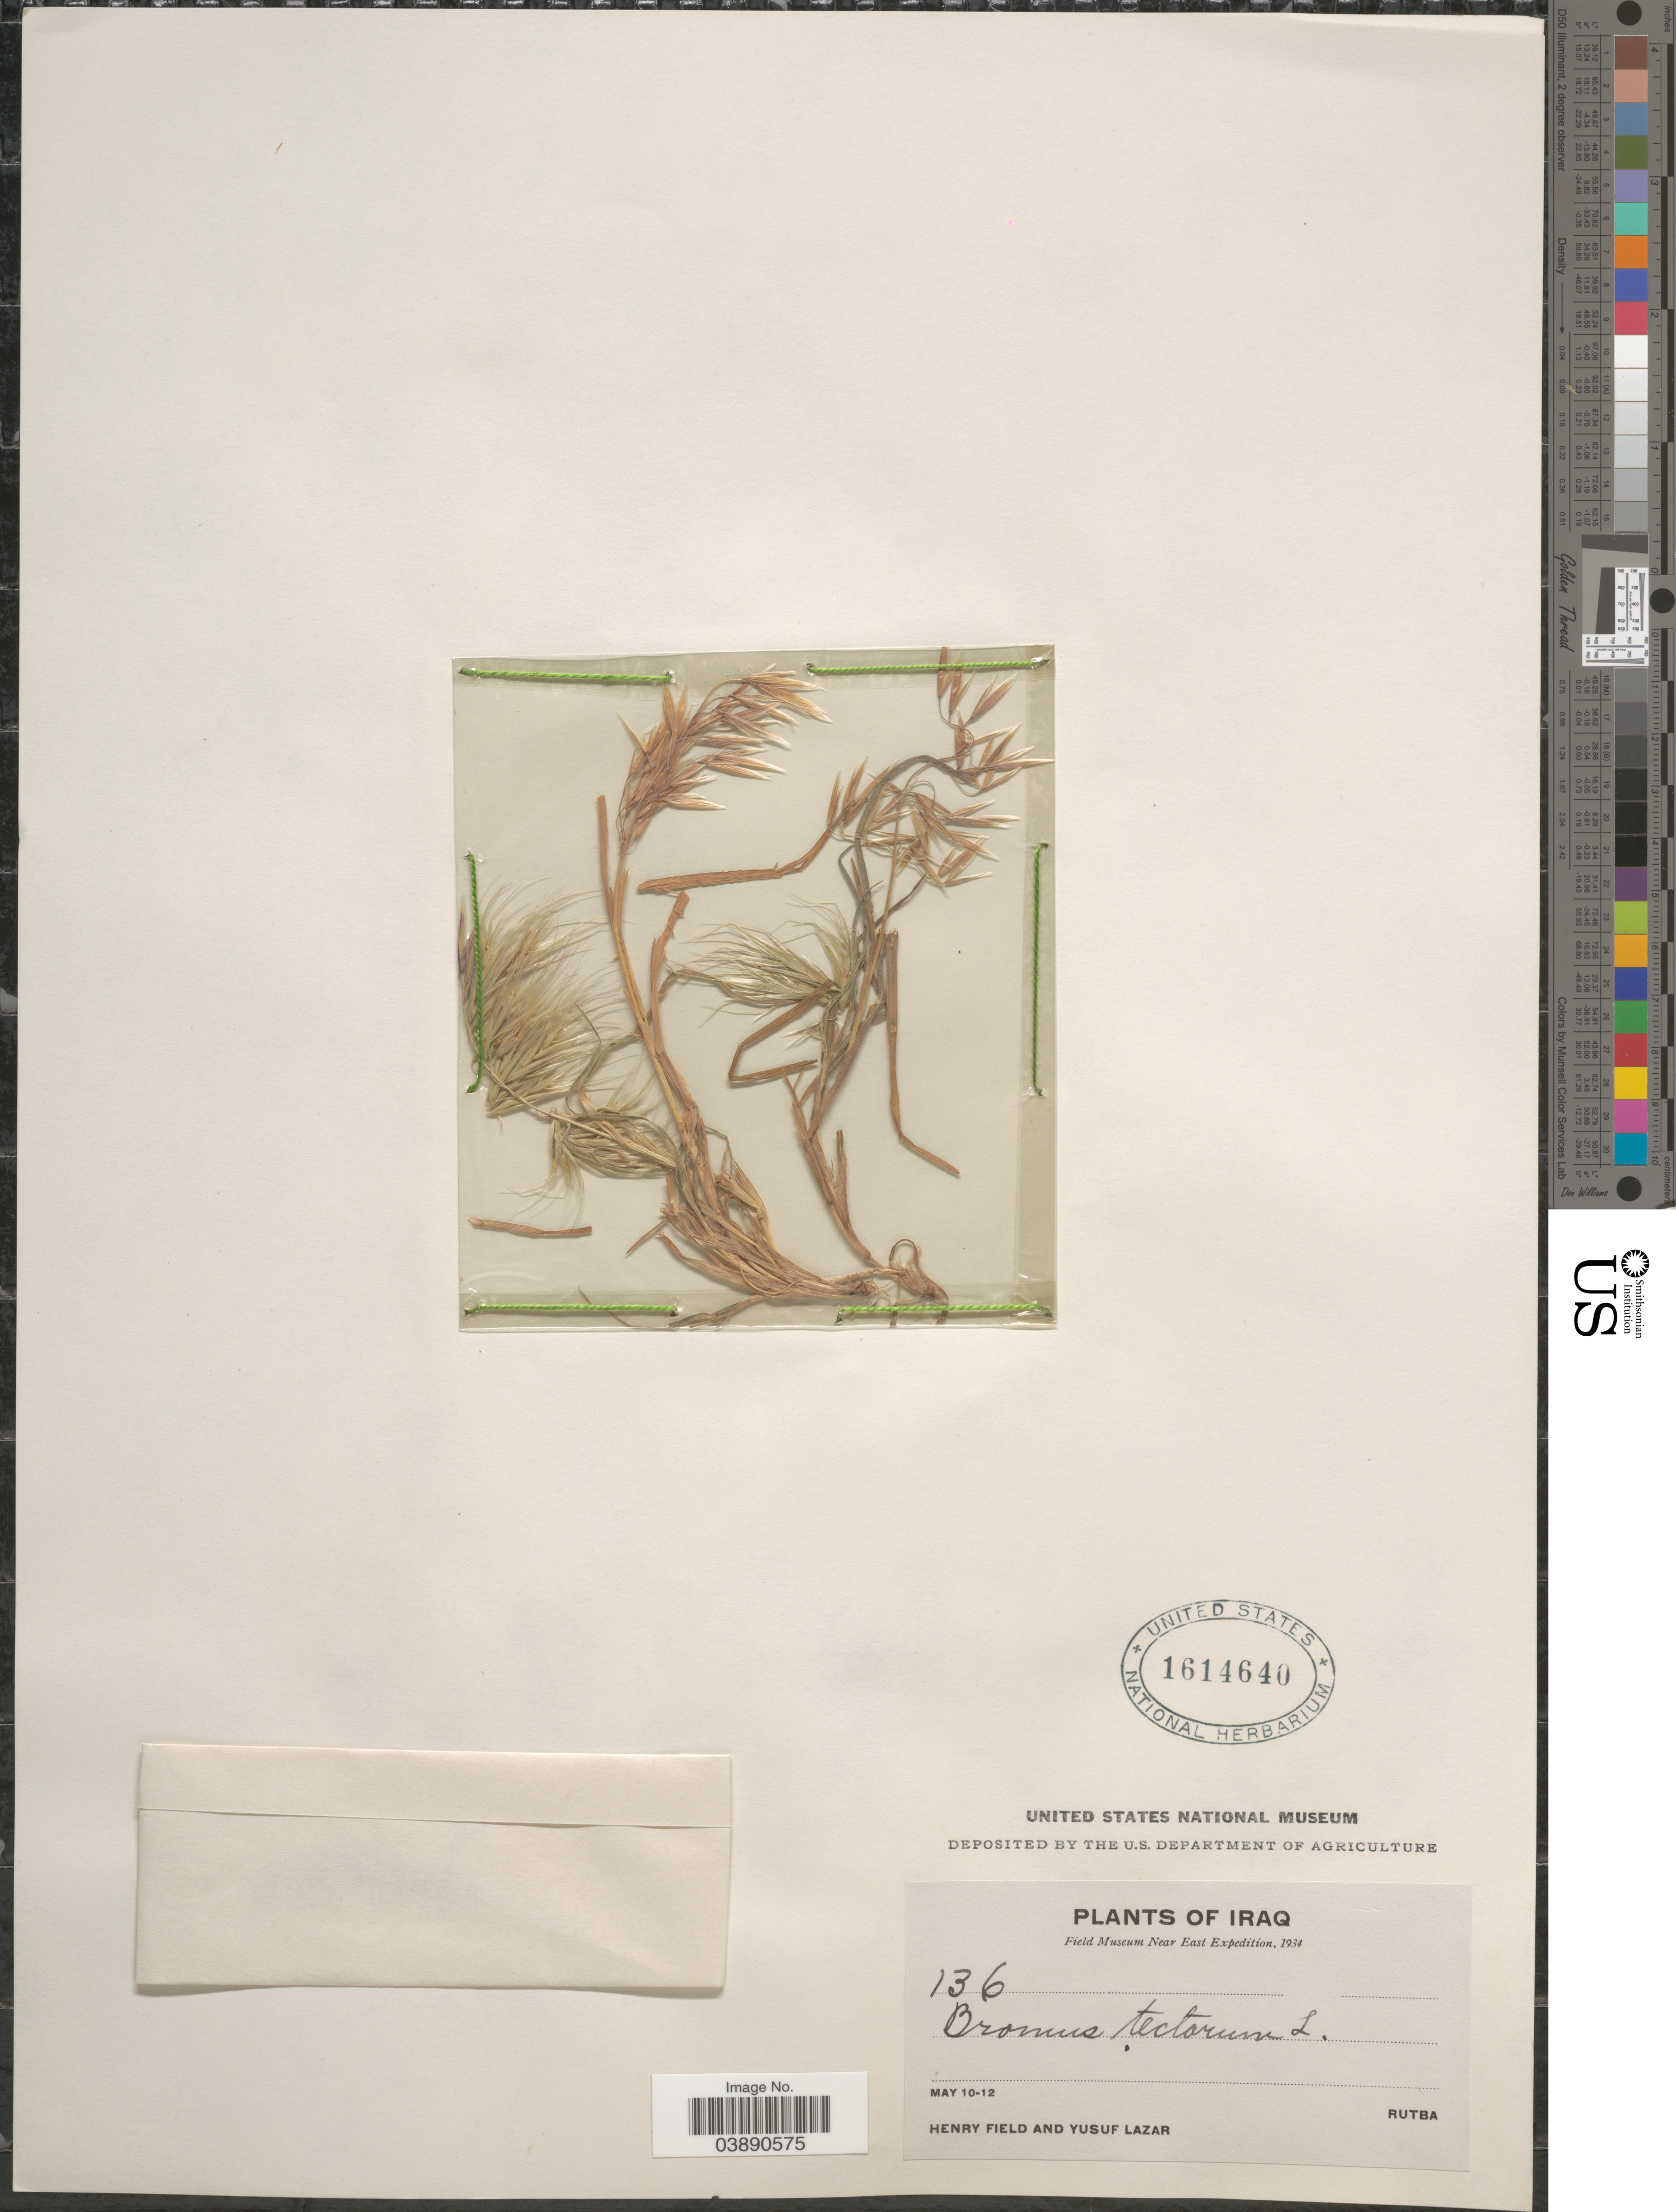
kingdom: Plantae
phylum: Tracheophyta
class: Liliopsida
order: Poales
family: Poaceae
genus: Bromus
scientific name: Bromus tectorum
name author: L.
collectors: H. Field & Y. Lazar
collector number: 136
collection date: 1934-05-10/1934-05-12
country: Iraq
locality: Field Museum Near East Expedition, 1934. Rutba.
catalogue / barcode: US 1614640